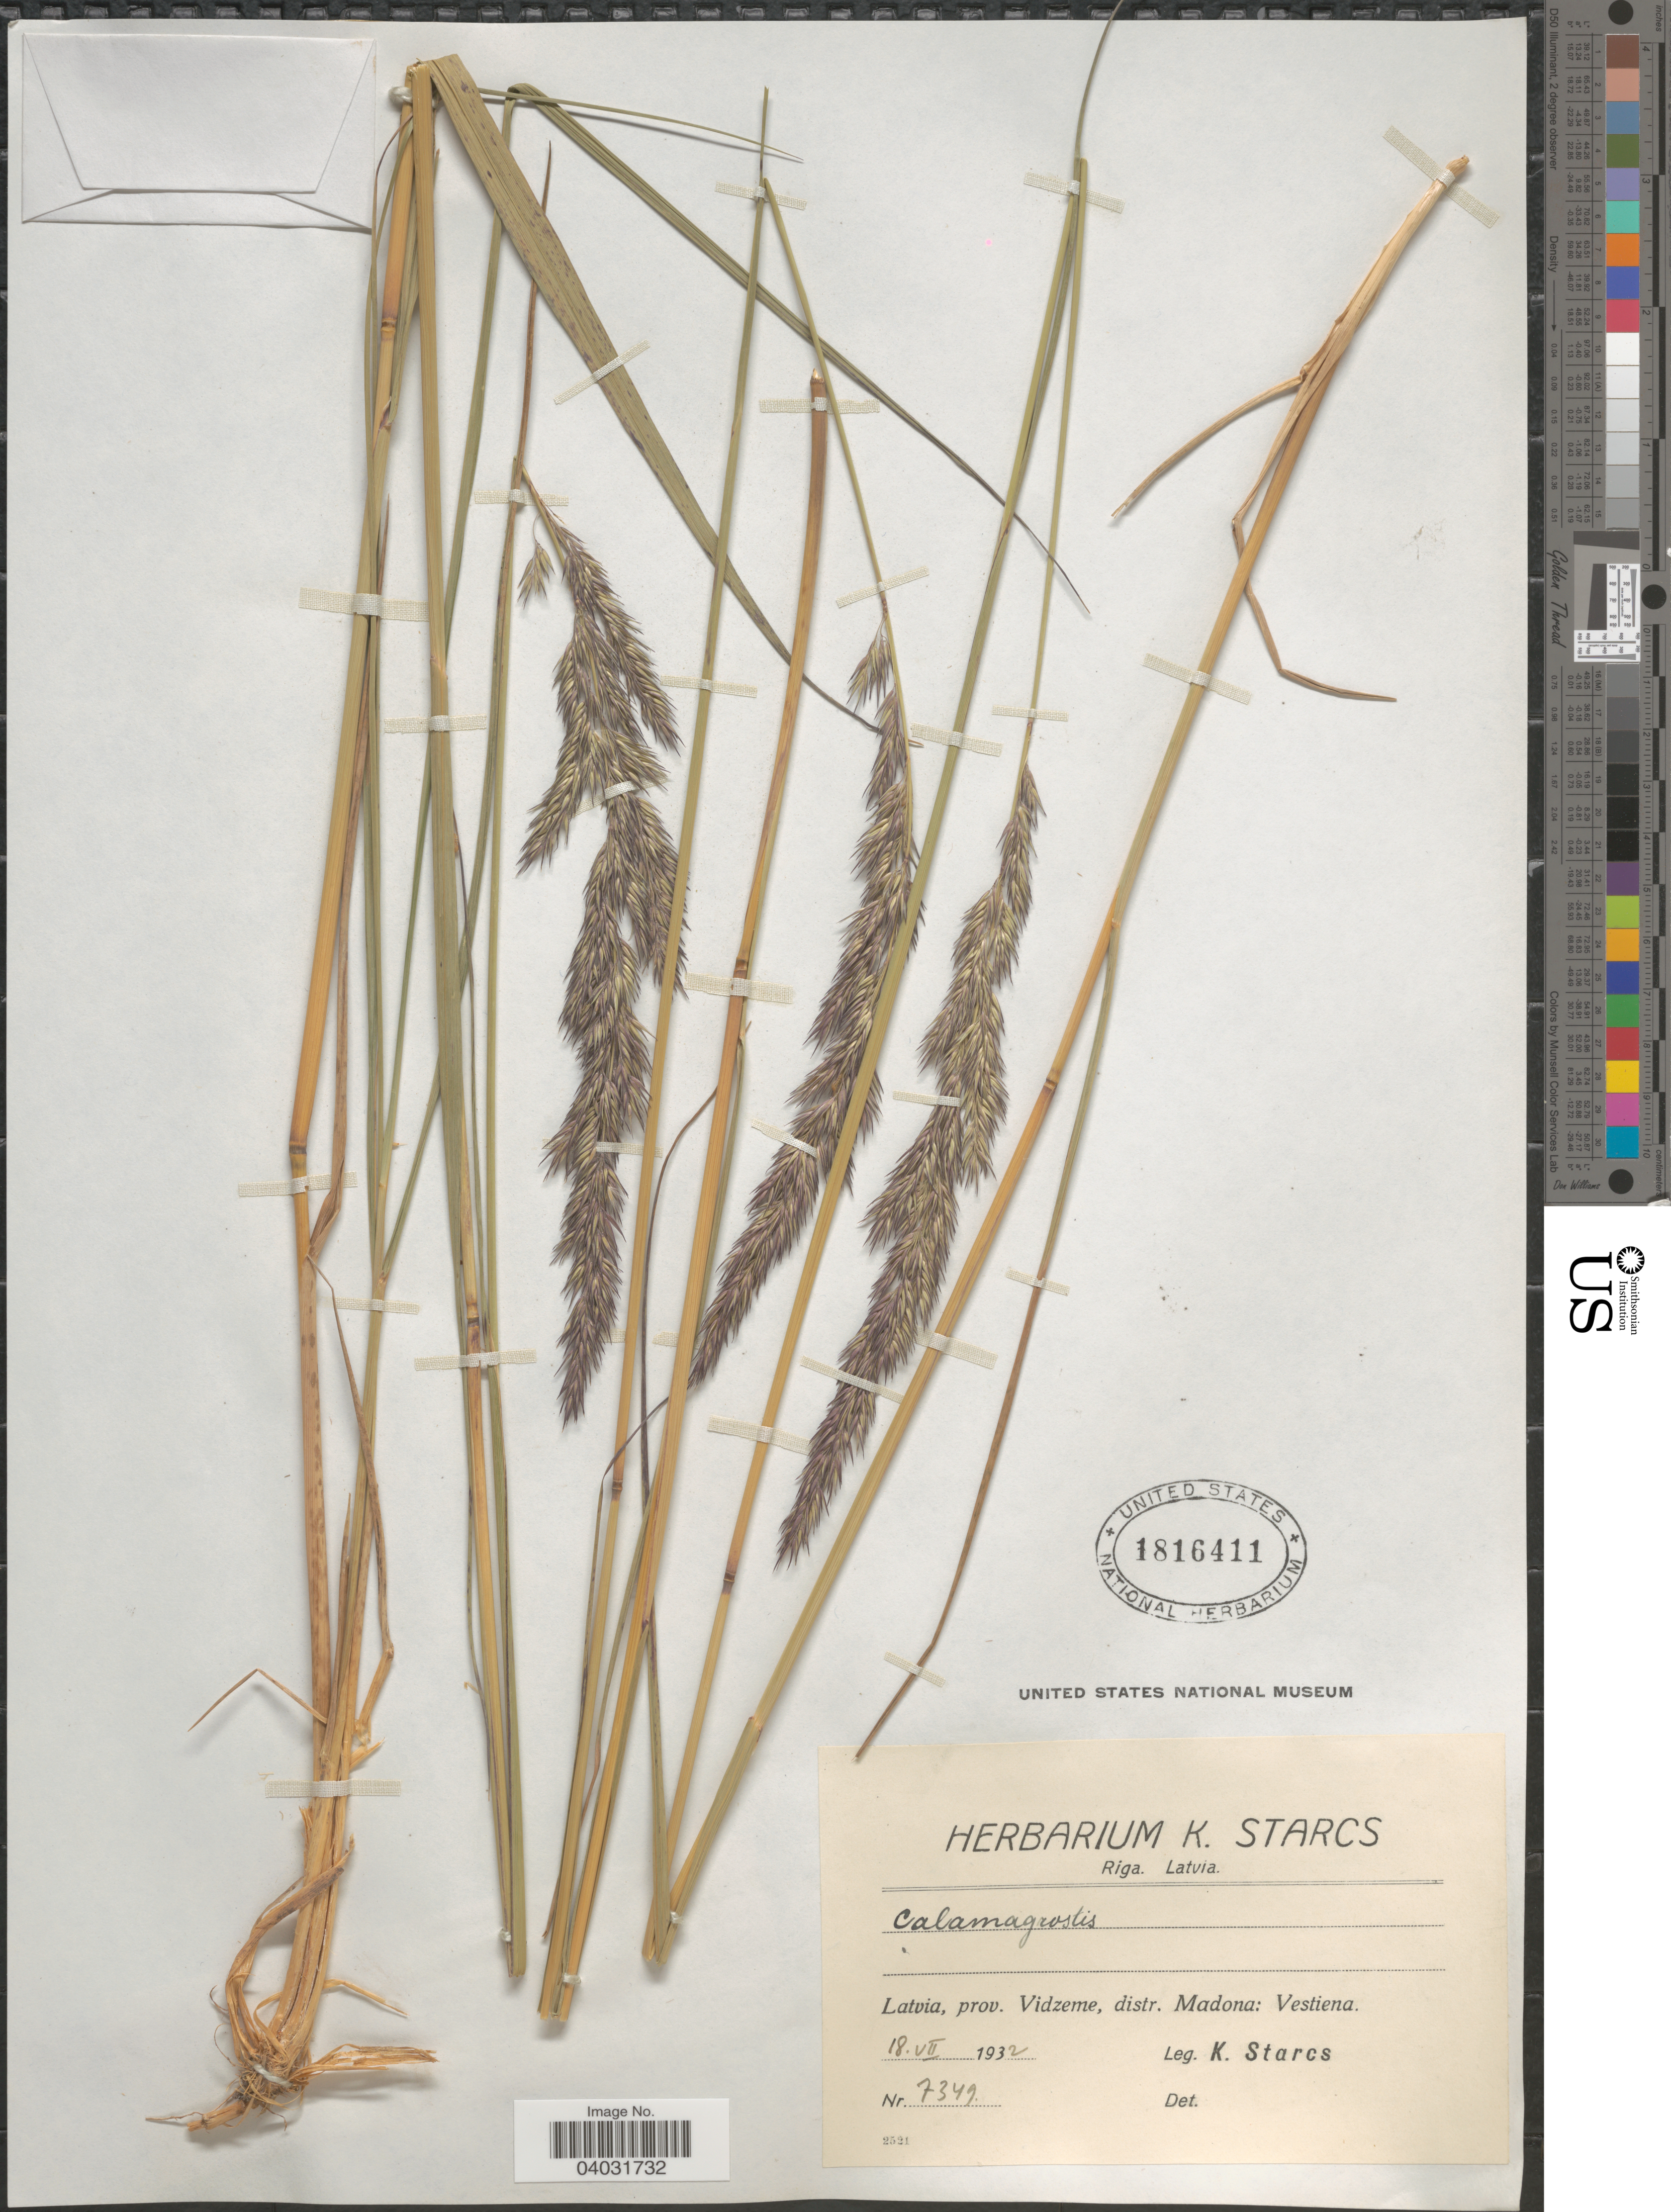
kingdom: Plantae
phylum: Tracheophyta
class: Liliopsida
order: Poales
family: Poaceae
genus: Calamagrostis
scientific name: Calamagrostis sp.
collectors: K. Starcs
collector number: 7349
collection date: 1932-07-18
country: Latvia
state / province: Madonas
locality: Prov. Vidzema, distr. Madona: Vestiena.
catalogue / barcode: US 1816411